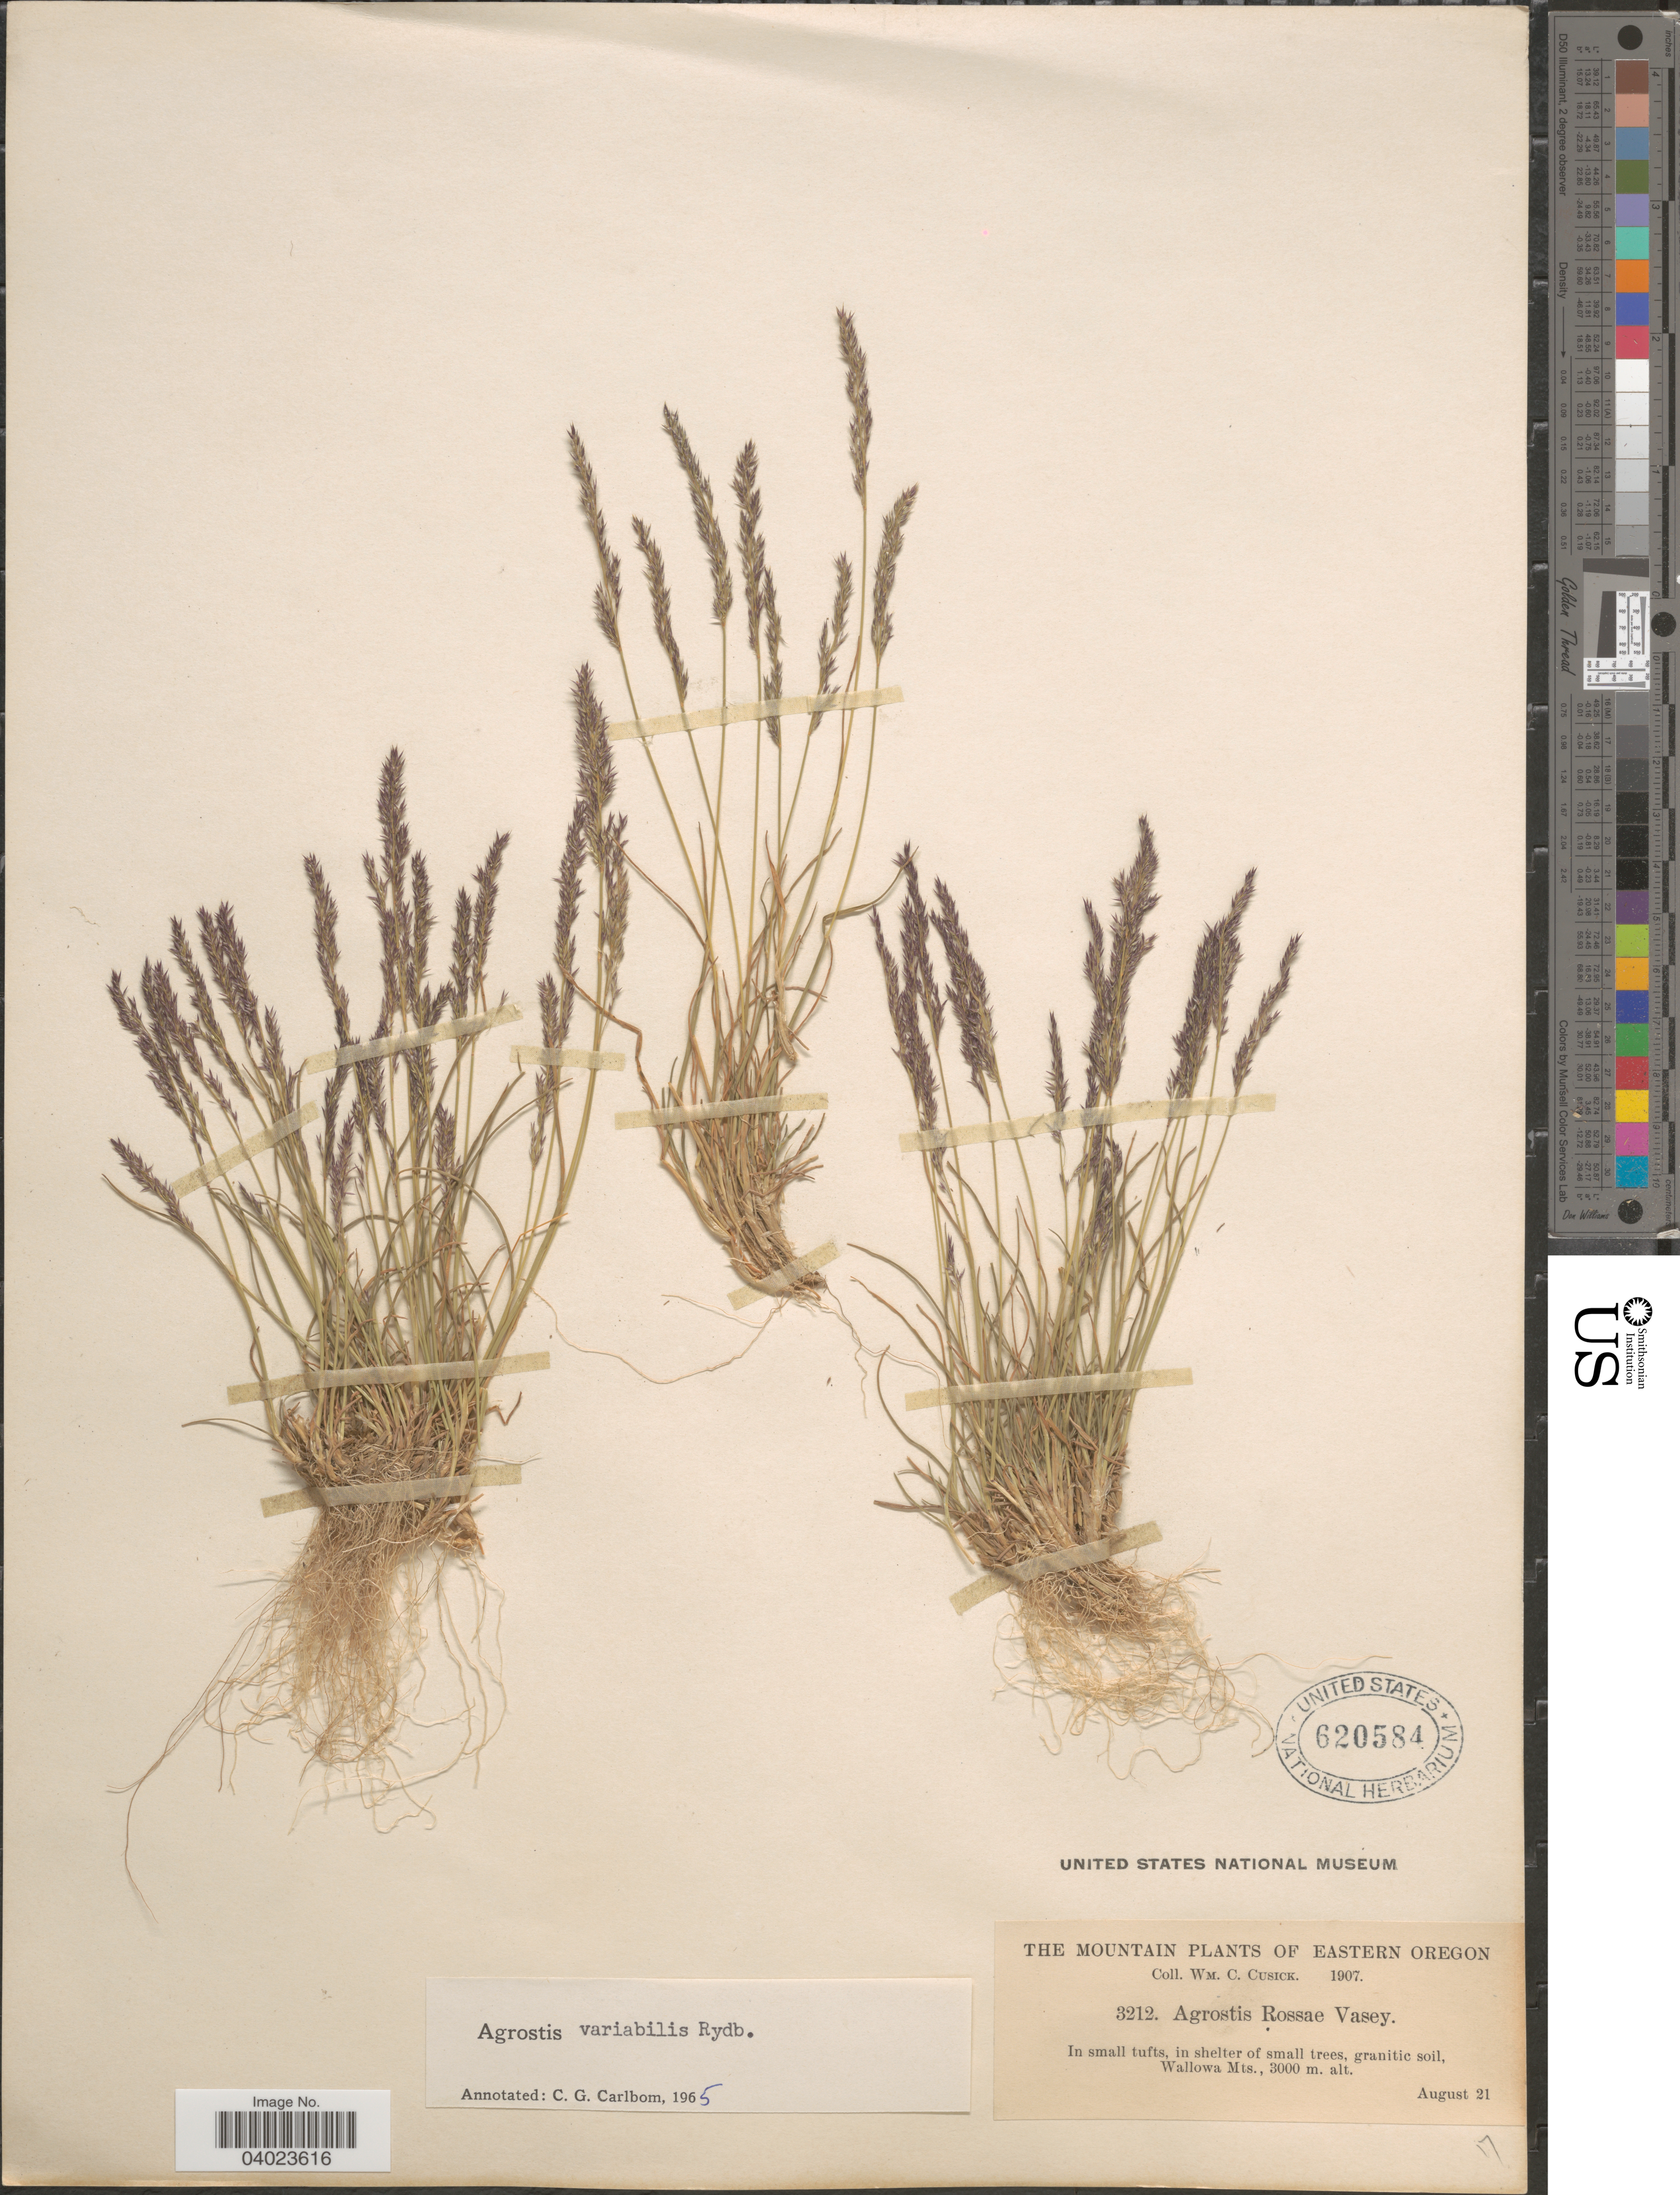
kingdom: Plantae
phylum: Tracheophyta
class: Liliopsida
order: Poales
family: Poaceae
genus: Agrostis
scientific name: Agrostis variabilis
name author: Rydb.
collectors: W. C. Cusick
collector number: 3212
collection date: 1907-08-21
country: United States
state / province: Oregon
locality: Easterns Oregon. In small tufts, in shelter of small trees, granitic soil, Wallowa Mts.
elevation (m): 3000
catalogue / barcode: US 620584